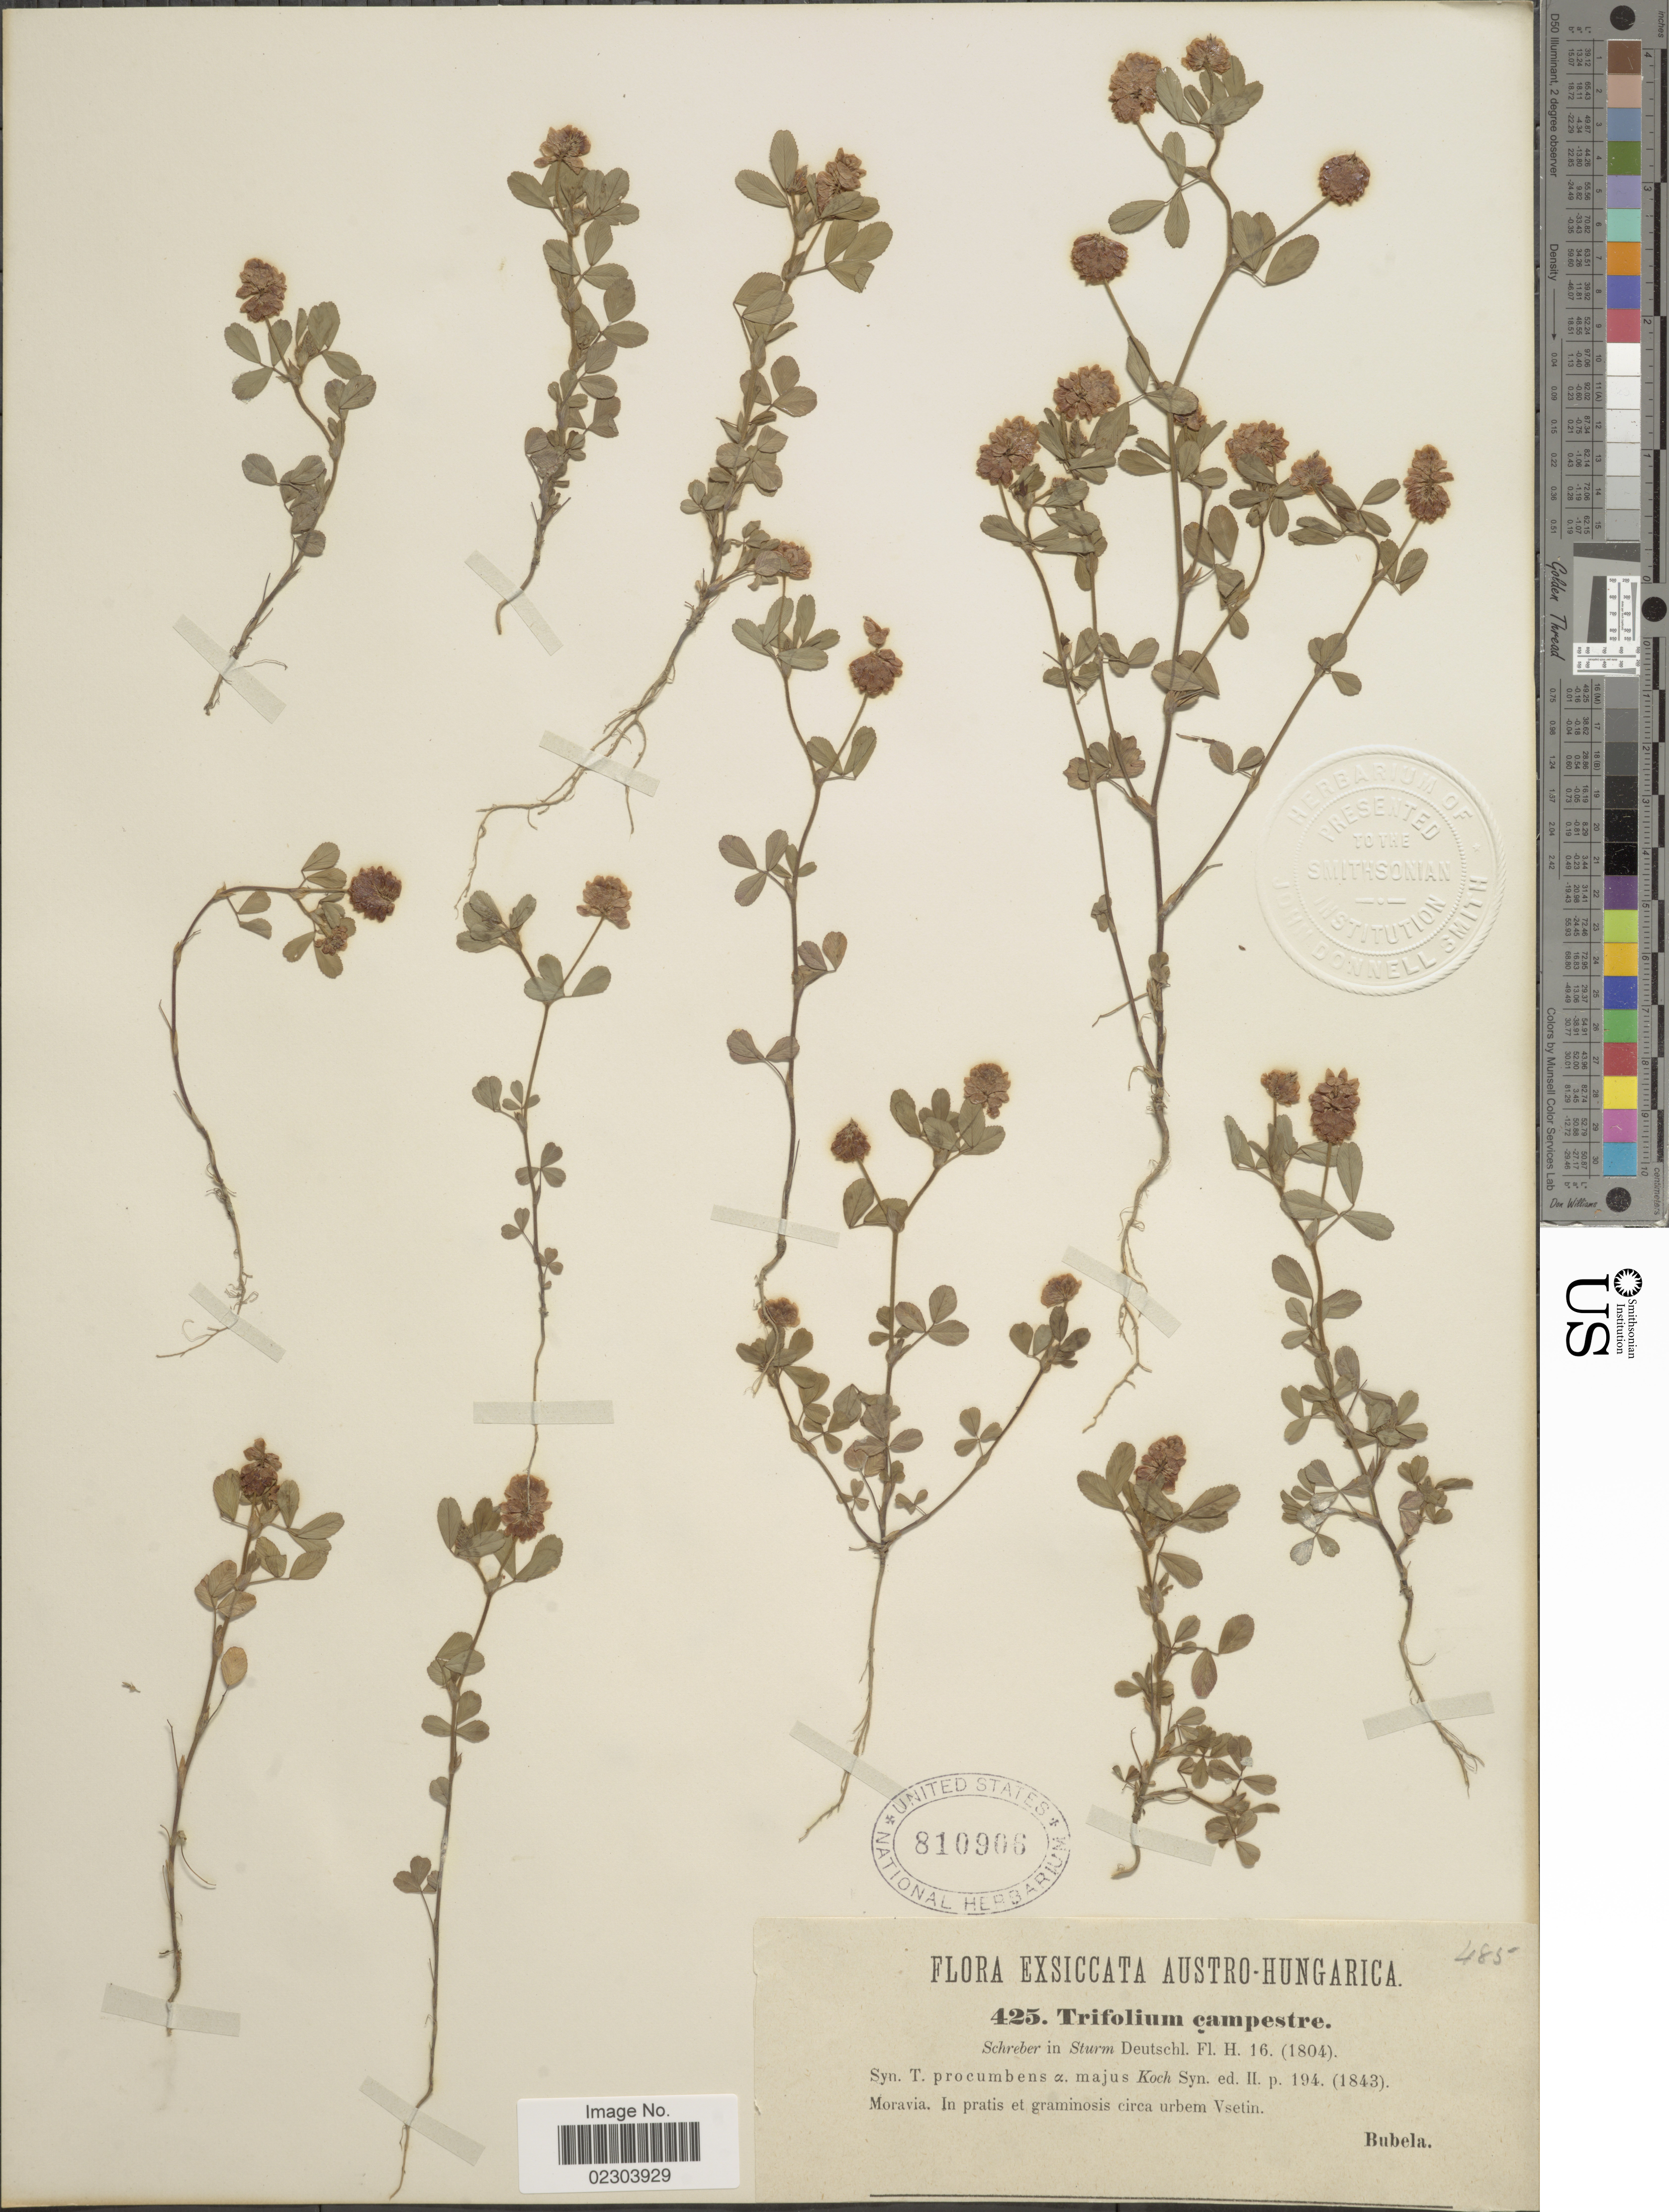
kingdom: Plantae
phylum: Tracheophyta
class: Magnoliopsida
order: Fabales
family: Fabaceae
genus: Trifolium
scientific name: Trifolium campestre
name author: Schreb.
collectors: Bubela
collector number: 425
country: Czechia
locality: Autro-Hungarica, Moravia, in pratis et graminosis circa urbem Vsetin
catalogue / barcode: US 810906